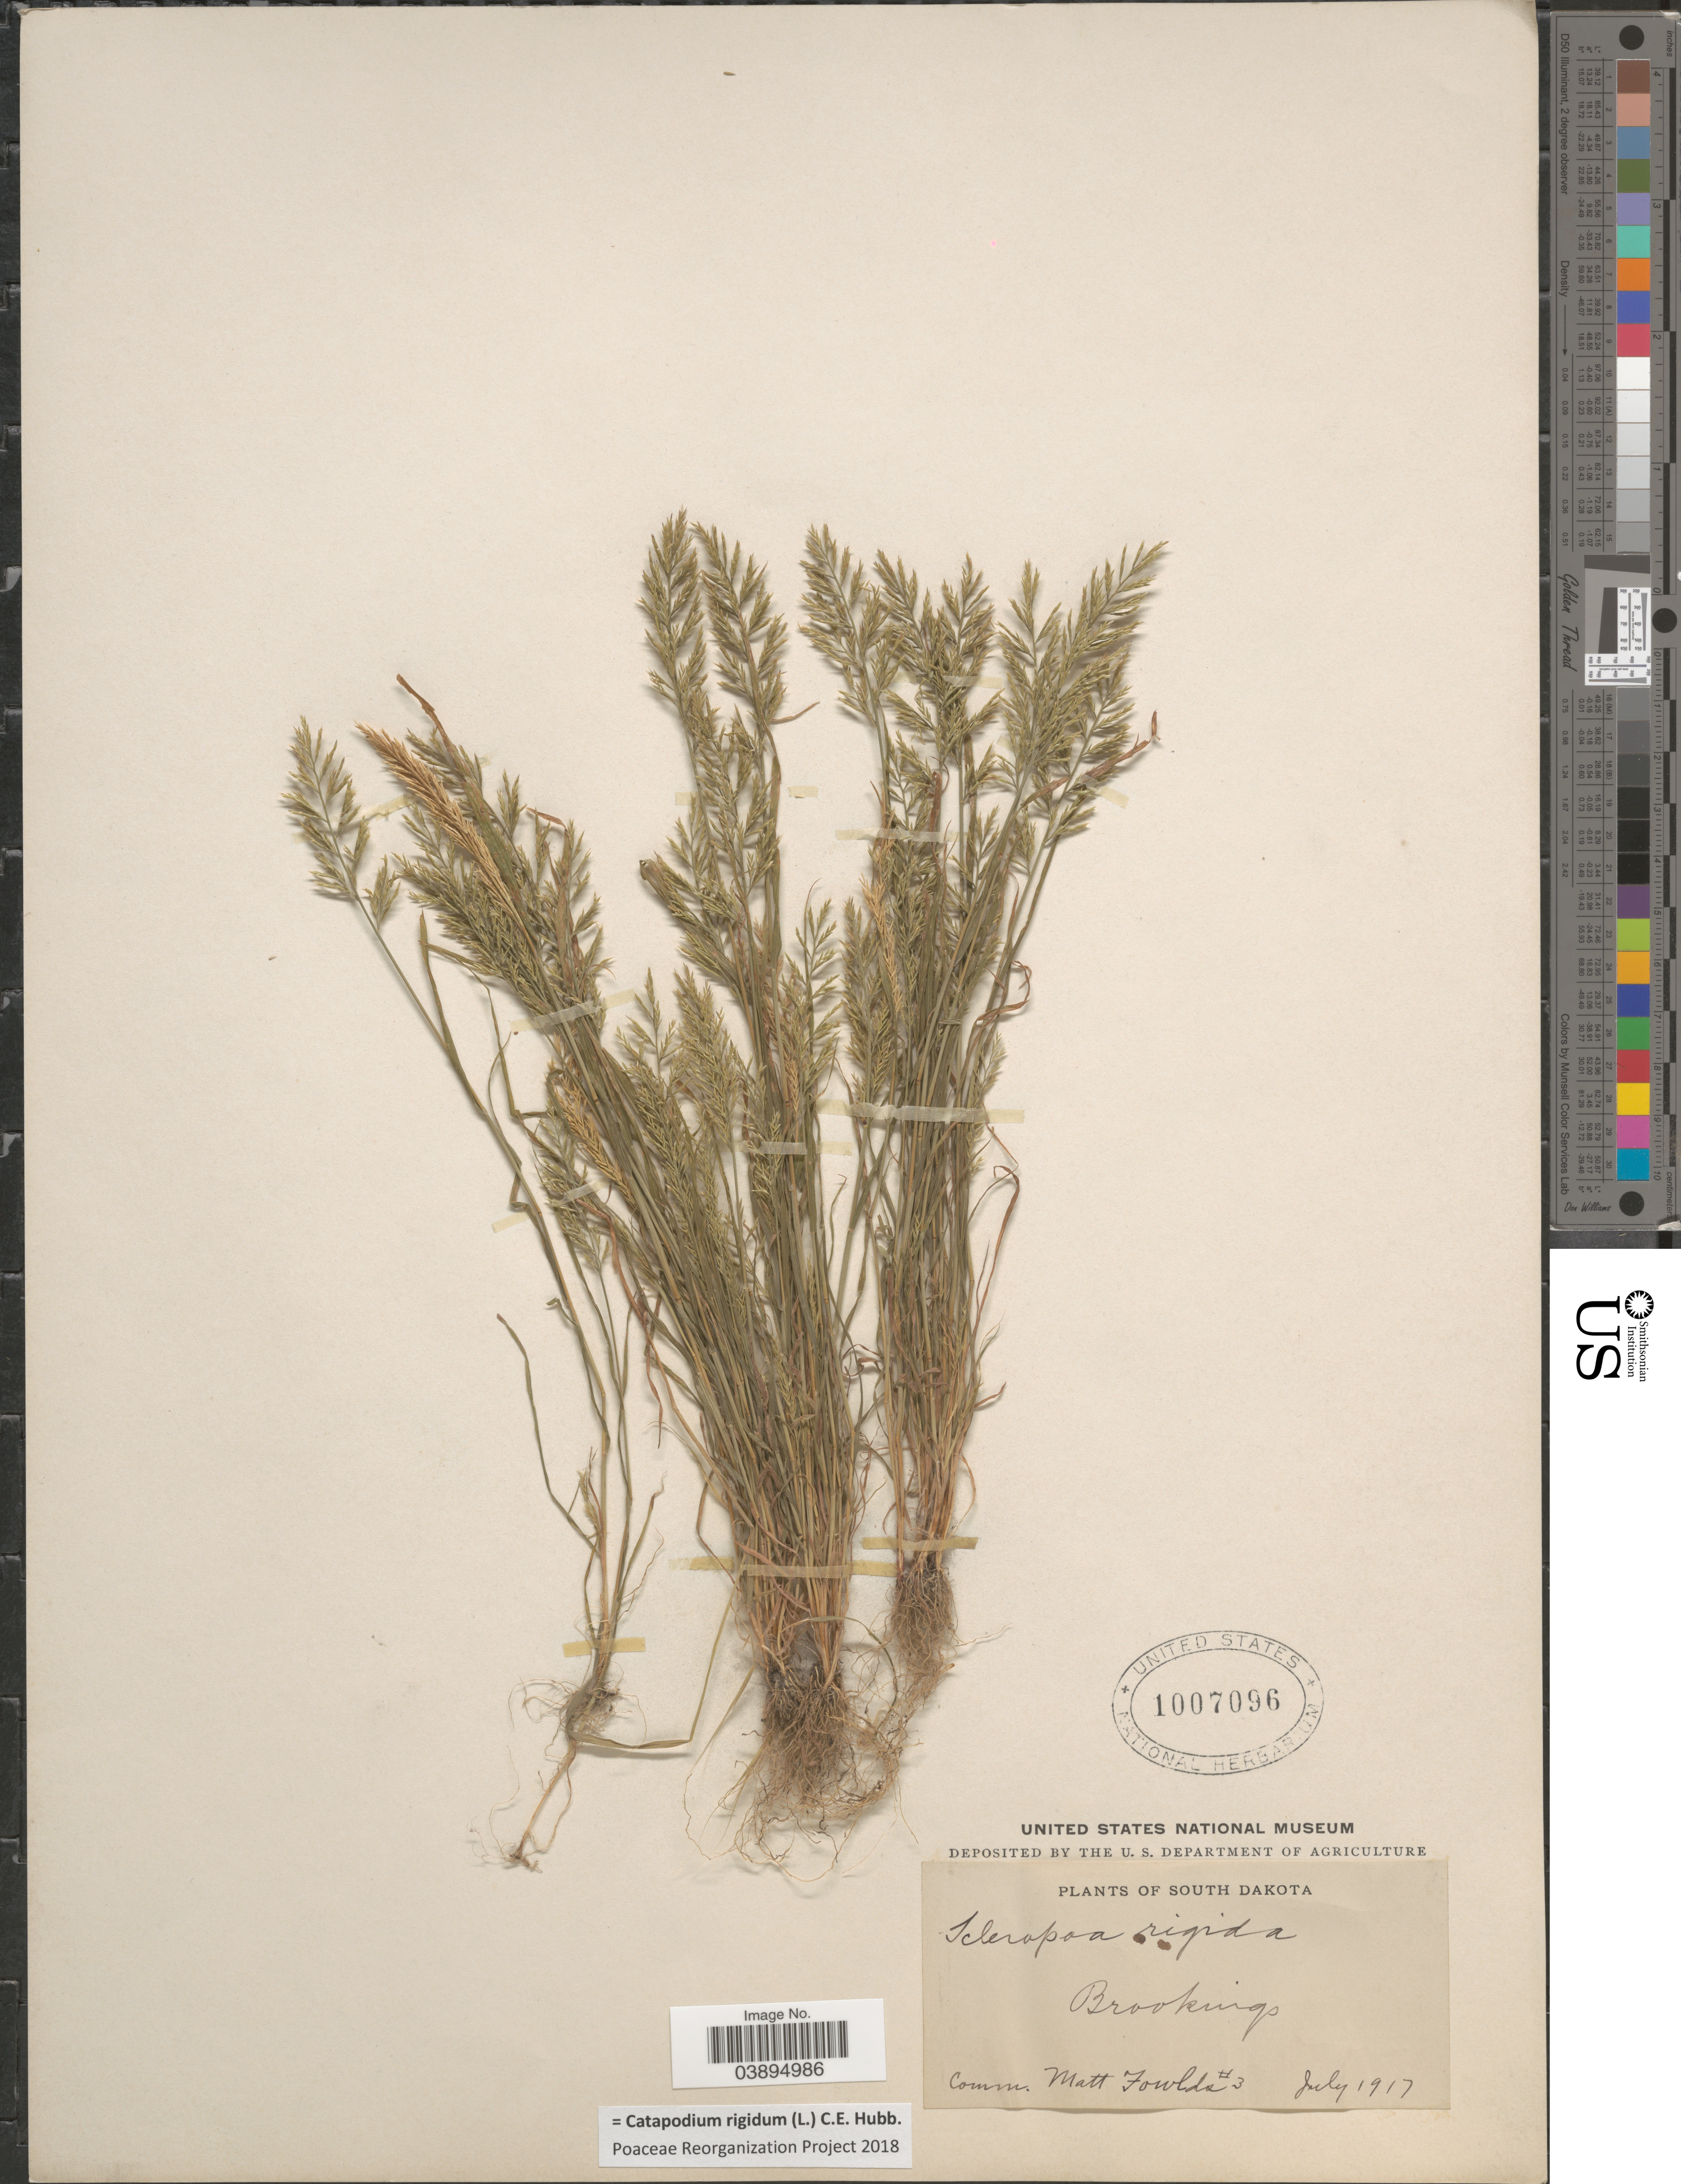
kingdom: Plantae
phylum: Tracheophyta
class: Liliopsida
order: Poales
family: Poaceae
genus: Catapodium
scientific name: Catapodium rigidum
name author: (L.) C.E. Hubb.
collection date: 1917-07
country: United States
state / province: South Dakota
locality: Brookings.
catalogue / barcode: US 1007096